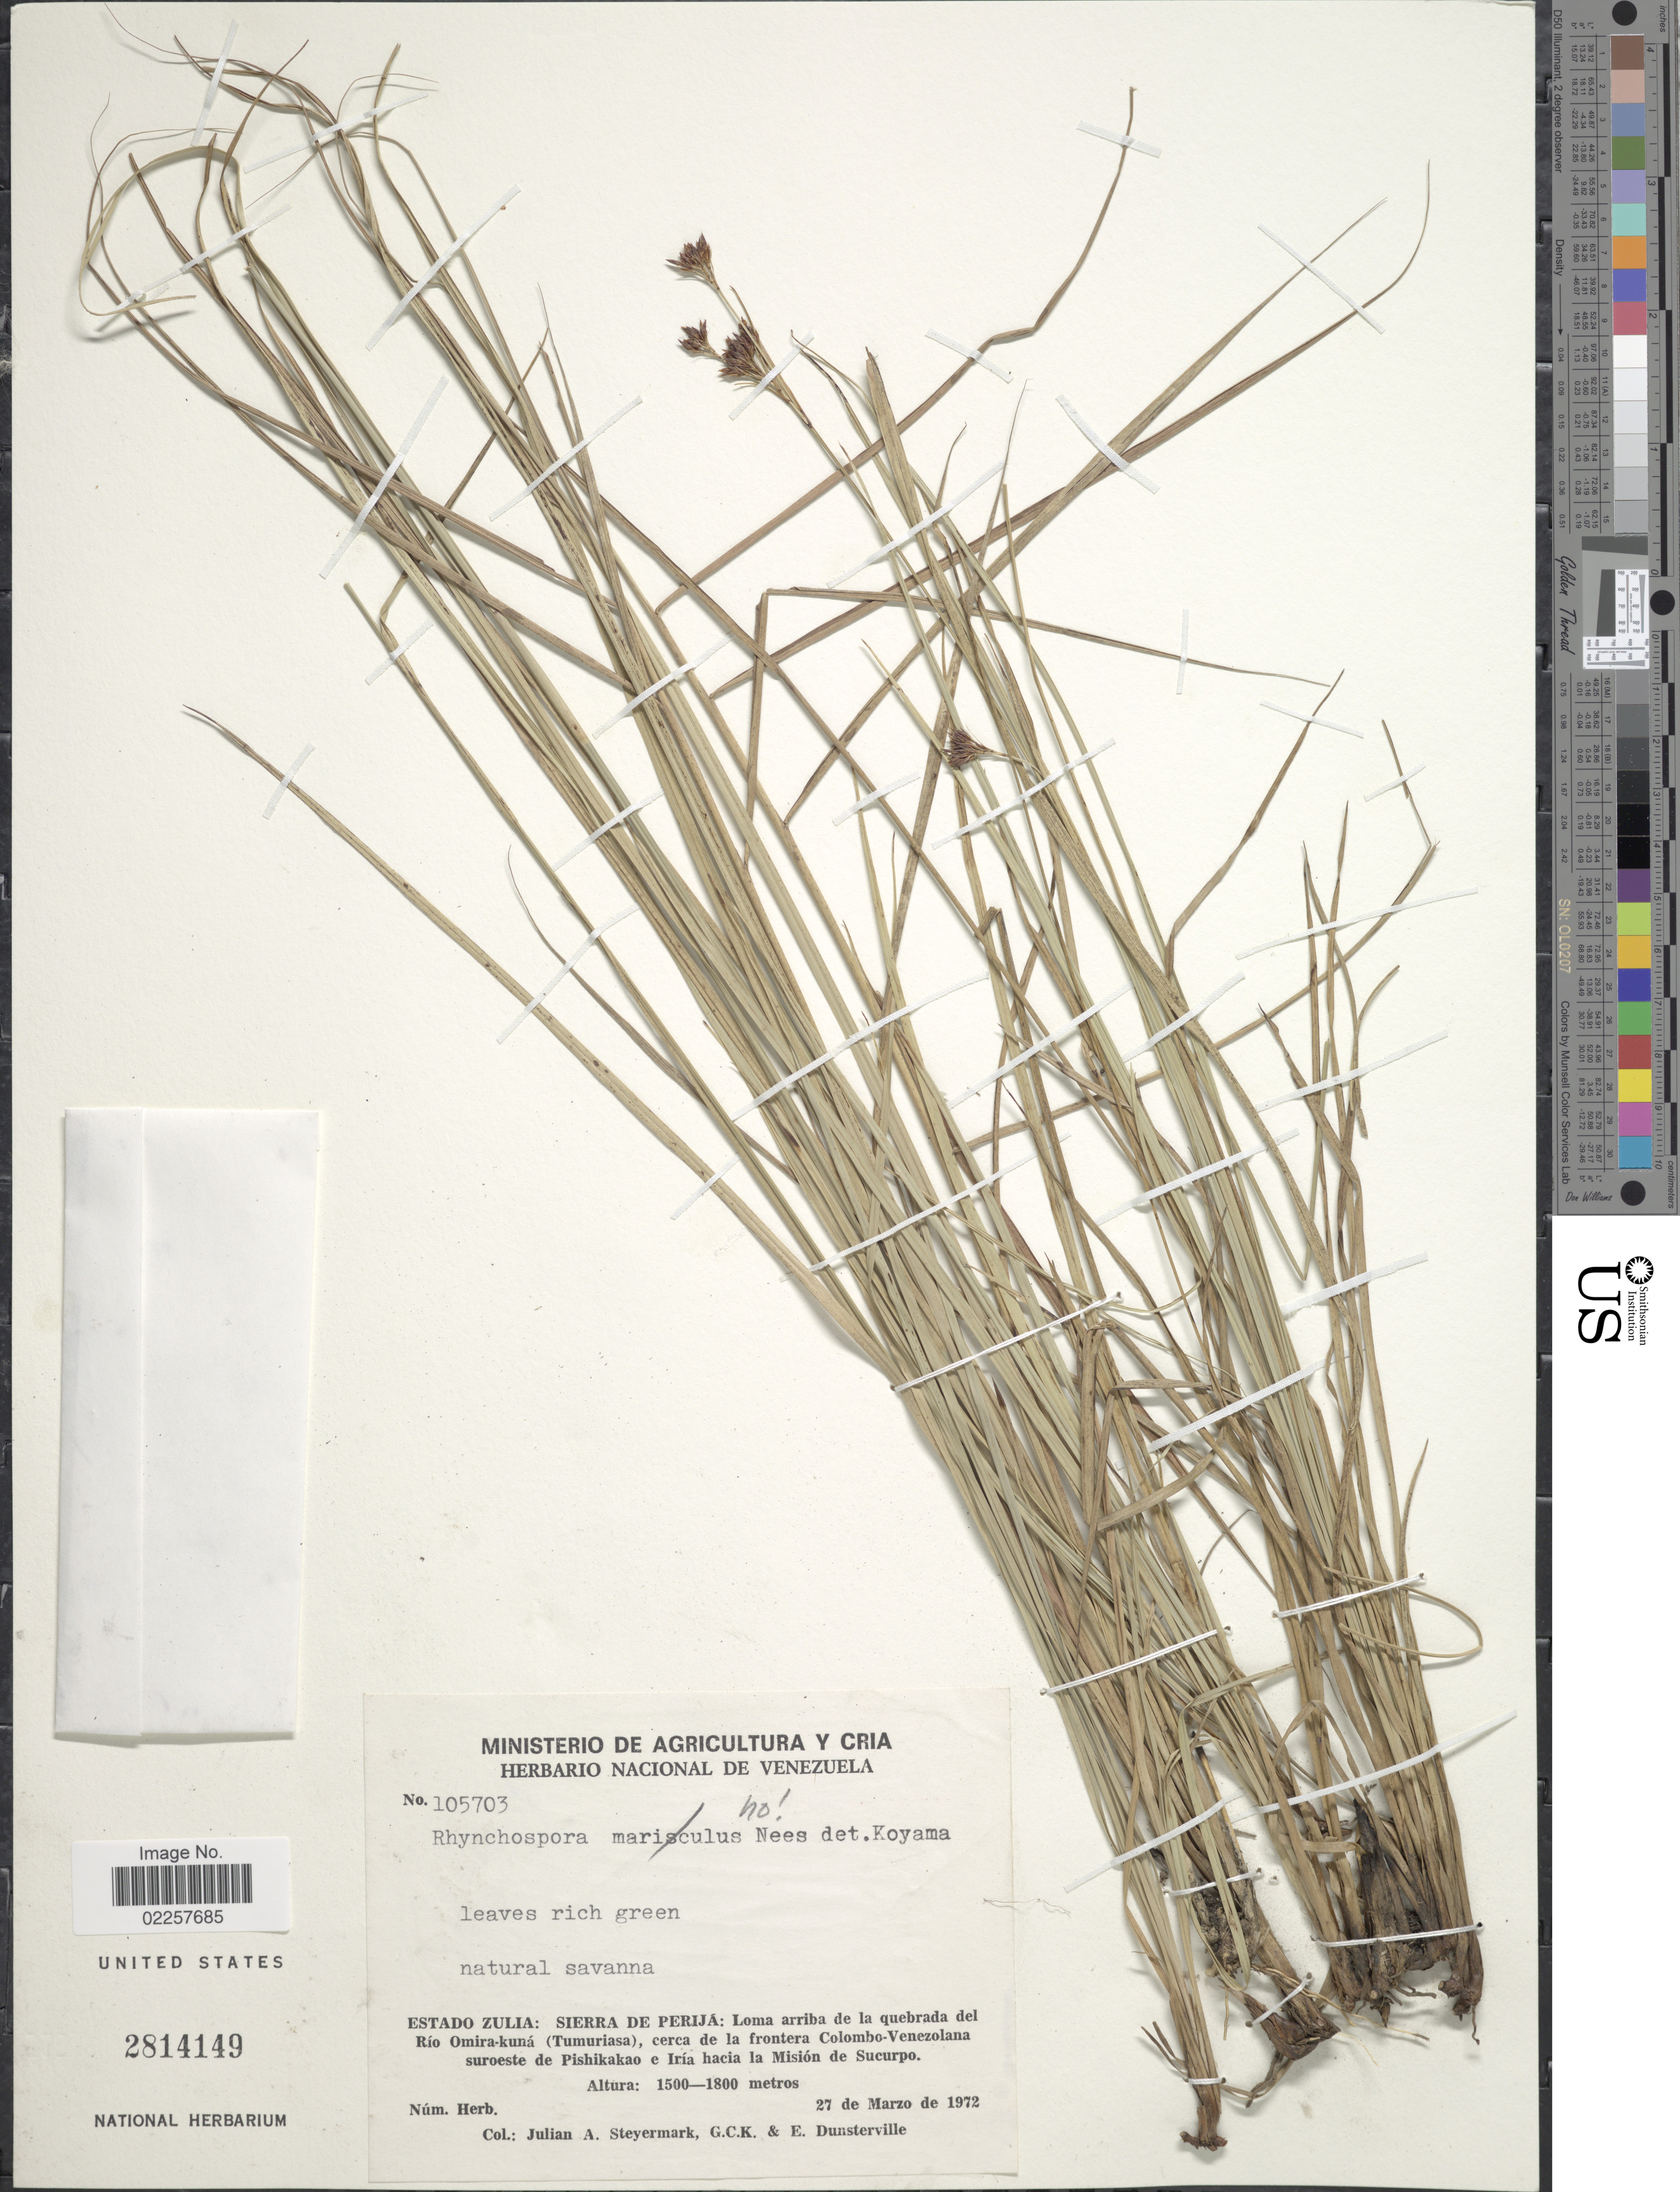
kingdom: Plantae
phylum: Tracheophyta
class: Liliopsida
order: Poales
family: Cyperaceae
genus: Rhynchospora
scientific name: Rhynchospora pungens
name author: Liebm.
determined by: Weber, P., (ICN), Universidade Federal do Rio Grande do Sul (BRAZIL)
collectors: J. Steyermark, G.C.K. & E. Dunsterville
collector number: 105703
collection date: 1972-03-27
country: Venezuela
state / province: Zulia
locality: Sierra de Perija: Loma arriba de la quebrada del Rio Omira-kuná (Tumuriasa), cerca de la frontera Colomba-Venezolana suroeste de Pishikakao e Iria hacia la Mision de Sucurpo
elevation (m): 1500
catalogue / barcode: US 2814149